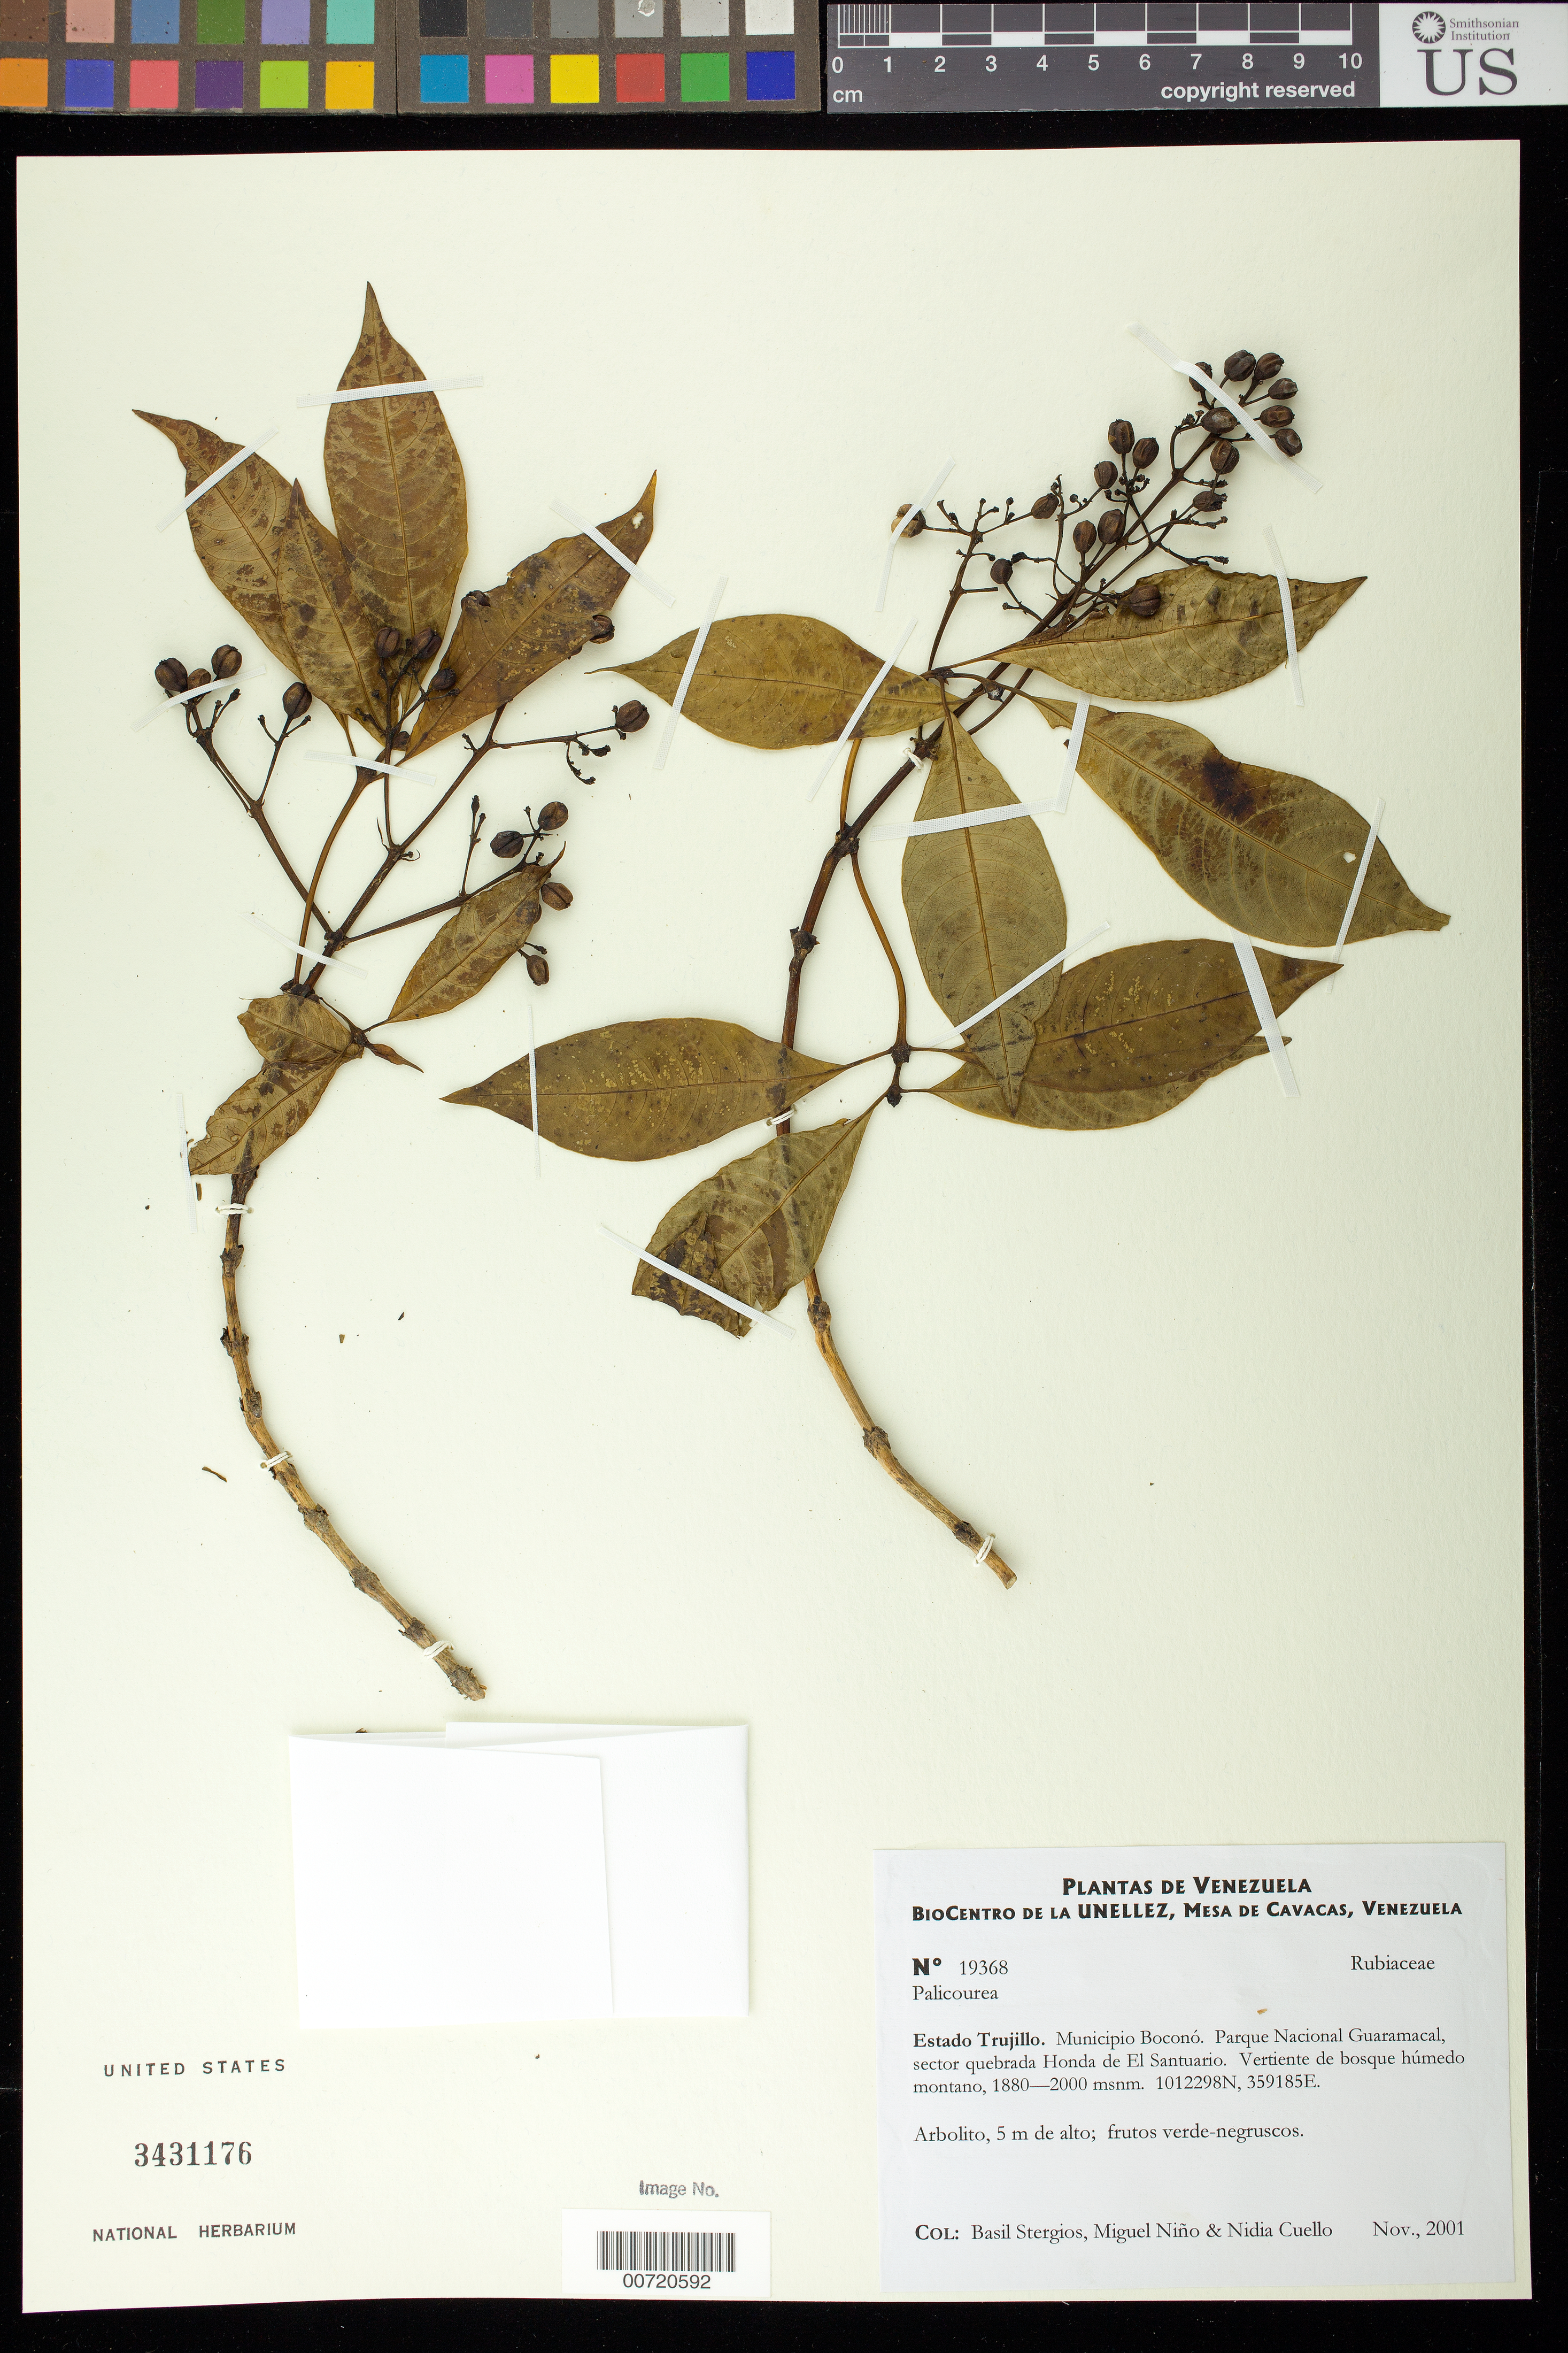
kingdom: Plantae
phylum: Tracheophyta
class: Magnoliopsida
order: Gentianales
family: Rubiaceae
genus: Palicourea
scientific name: Palicourea sp.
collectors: B. G. Stergios, S. M. Niño & N. L. Cuello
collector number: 19368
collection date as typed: Nov 2001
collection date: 2001-11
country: Venezuela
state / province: Trujillo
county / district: Boconó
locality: Parque Nacional Guaramacal. Sector quebrada Honda de El Santuario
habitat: Vertiente de bosque húmedo montano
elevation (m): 1880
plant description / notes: PORT, US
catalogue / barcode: US 3431176